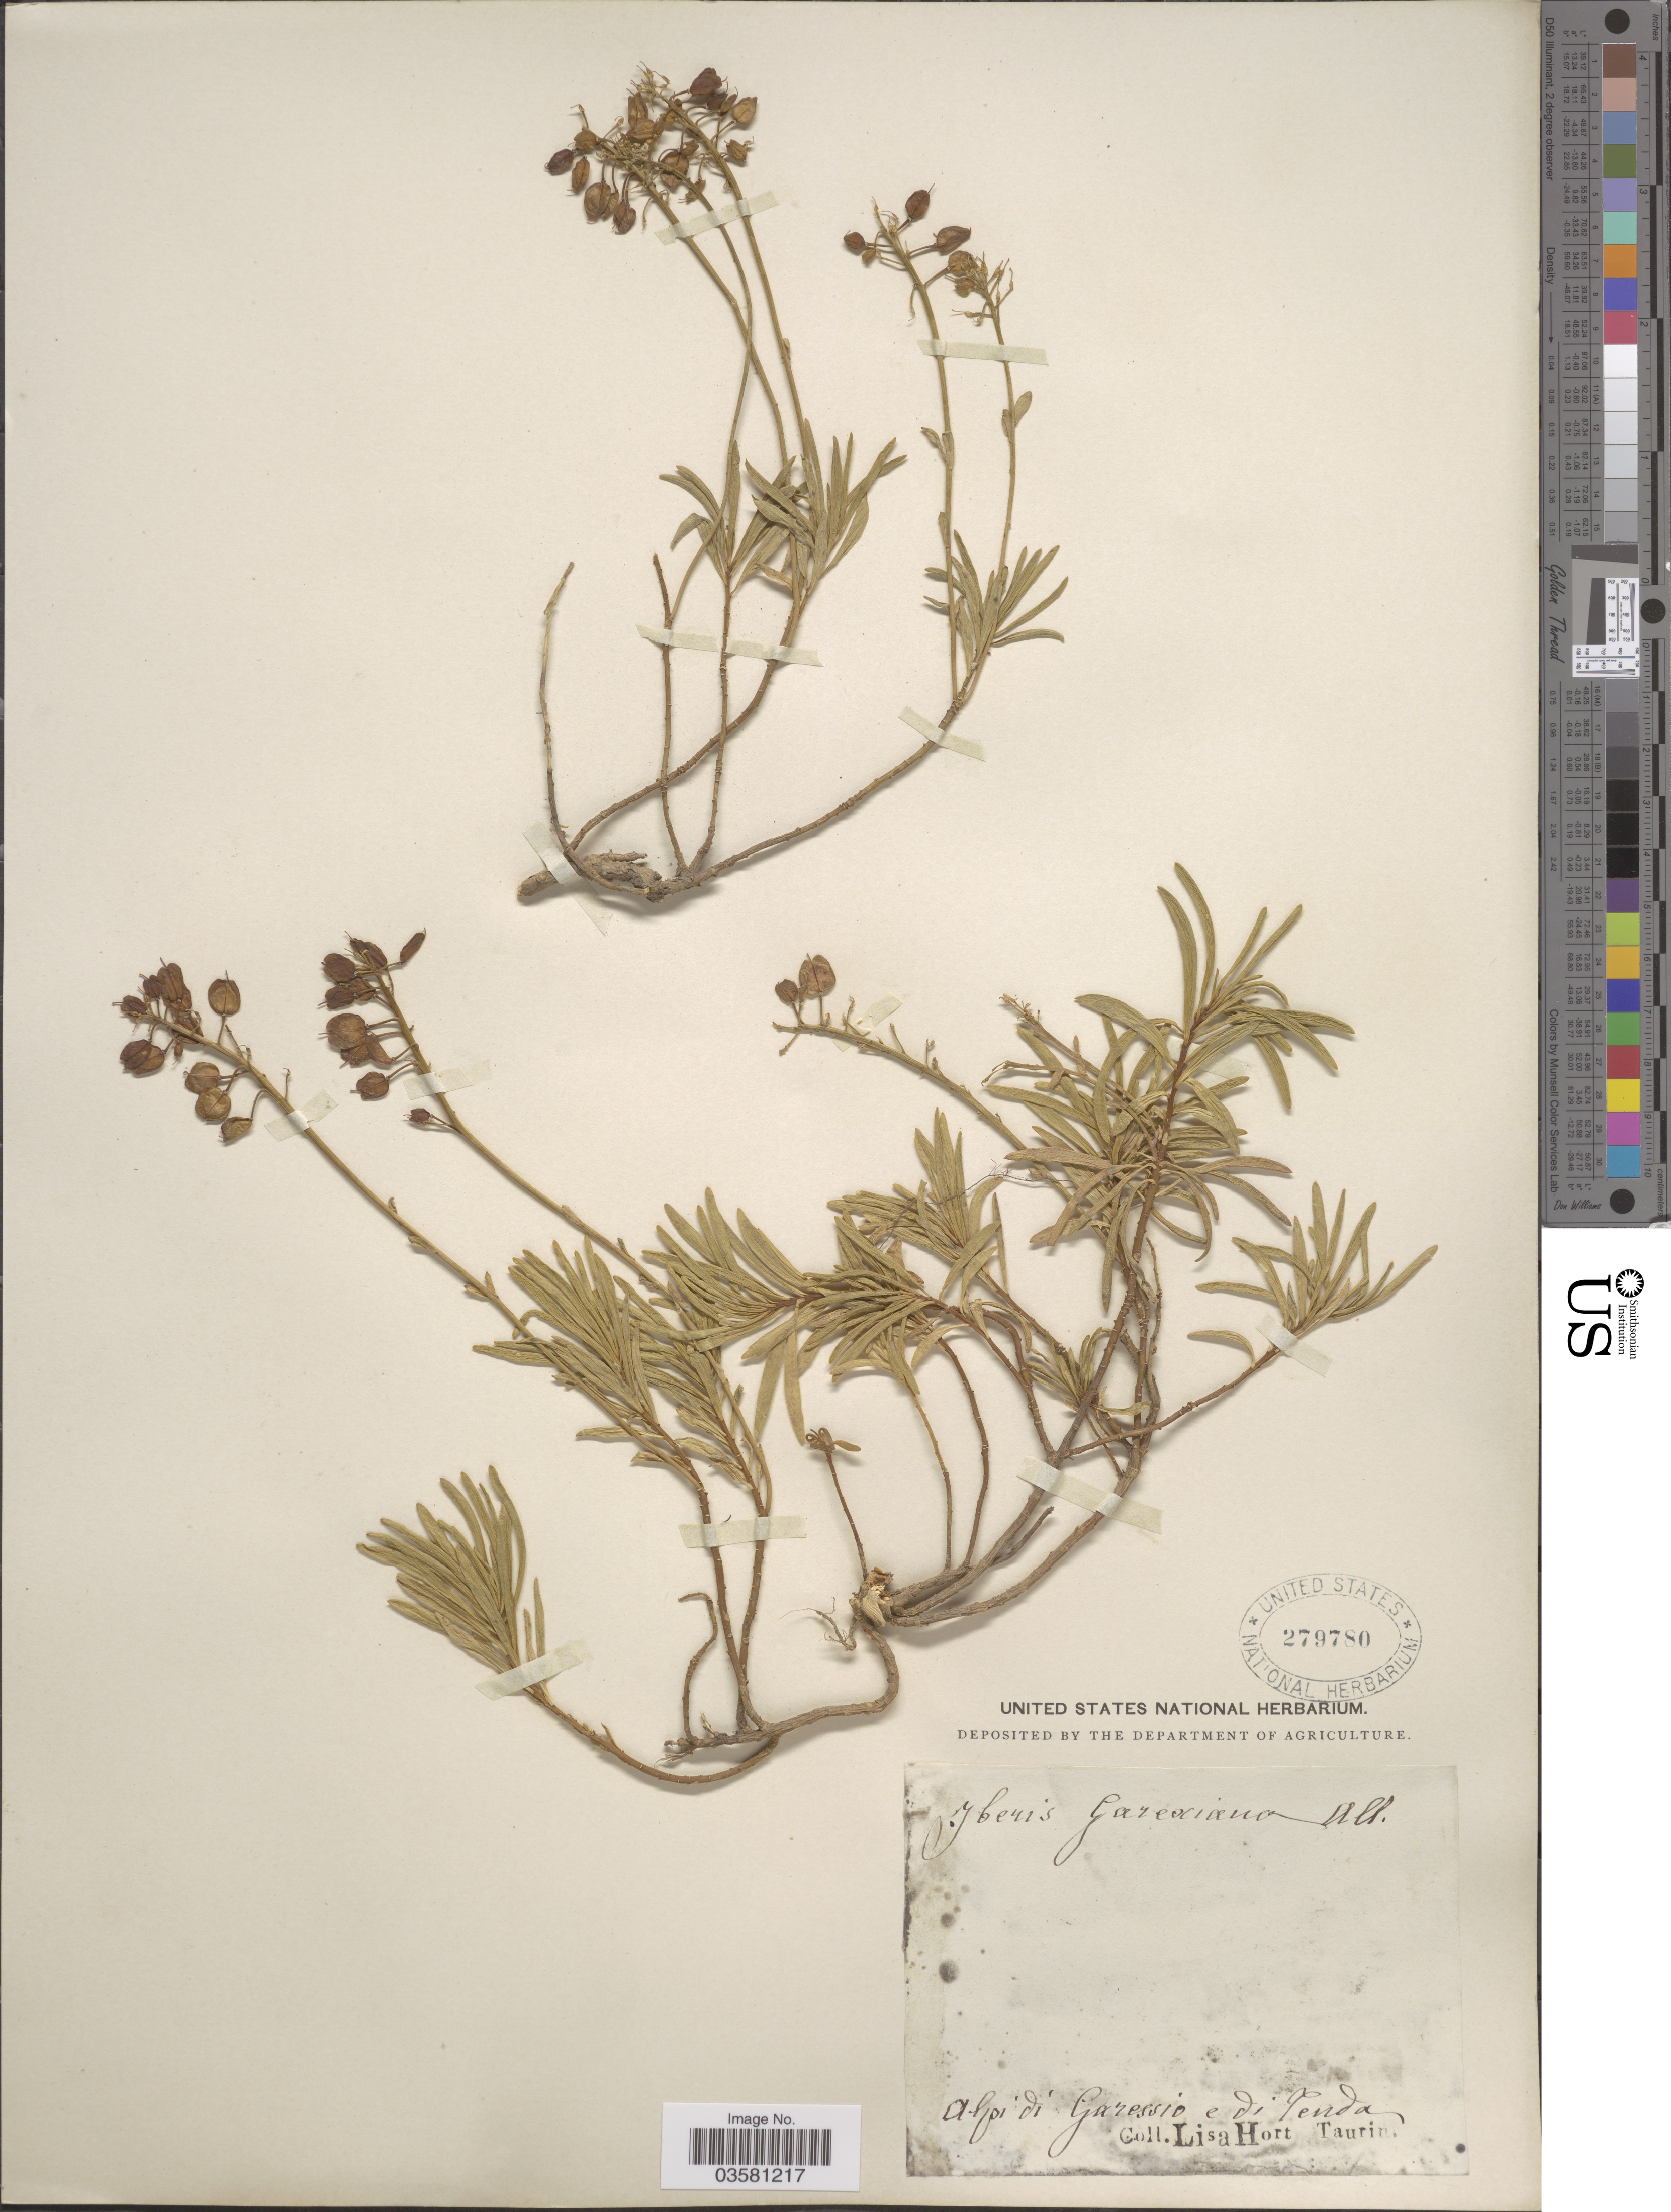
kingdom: Plantae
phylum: Tracheophyta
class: Magnoliopsida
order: Brassicales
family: Brassicaceae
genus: Iberis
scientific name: Iberis garrexiana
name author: All.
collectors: ex herb. Lisa Hort Taurin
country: Italy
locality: Alpi di Garessio e di Tenda.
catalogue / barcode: US 279780